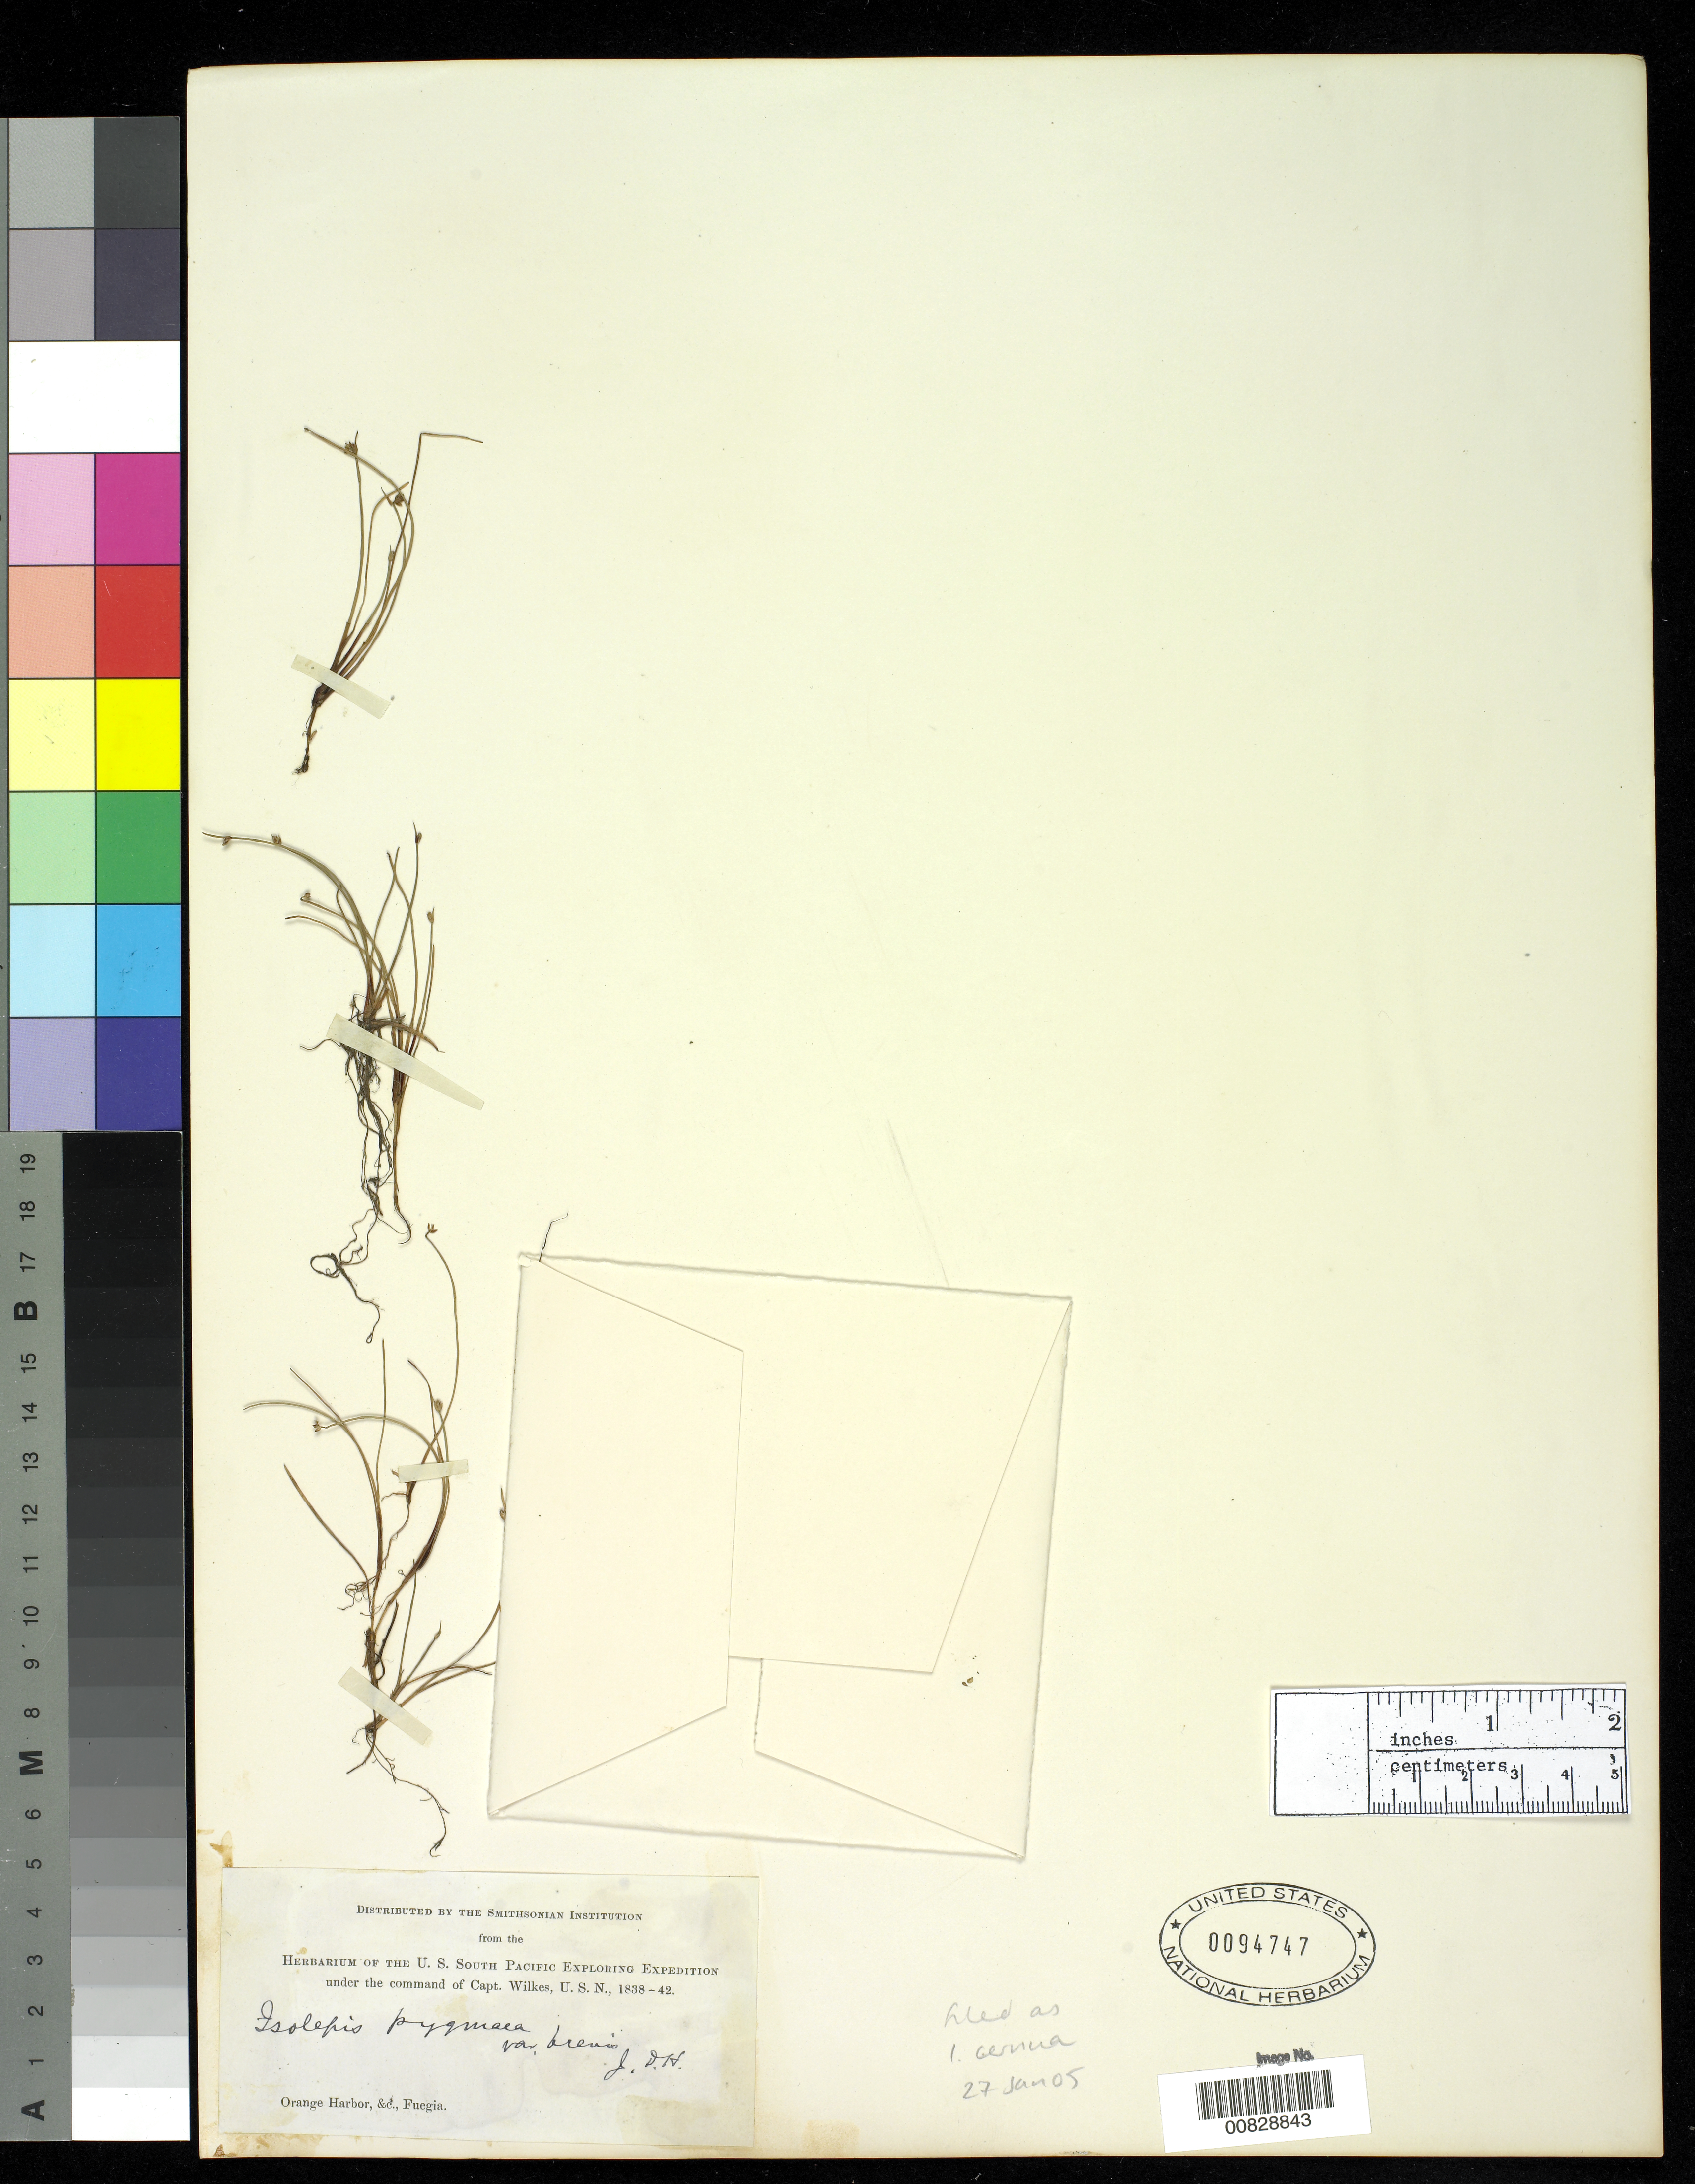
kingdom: Plantae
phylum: Tracheophyta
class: Liliopsida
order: Poales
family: Cyperaceae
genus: Isolepis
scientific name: Isolepis cernua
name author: (Vahl) Roem. & Schult.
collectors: Wilkes Explor. Exped.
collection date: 1838/1842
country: Argentina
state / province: Tierra del Fuego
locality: Orange Harbor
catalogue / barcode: US 94747